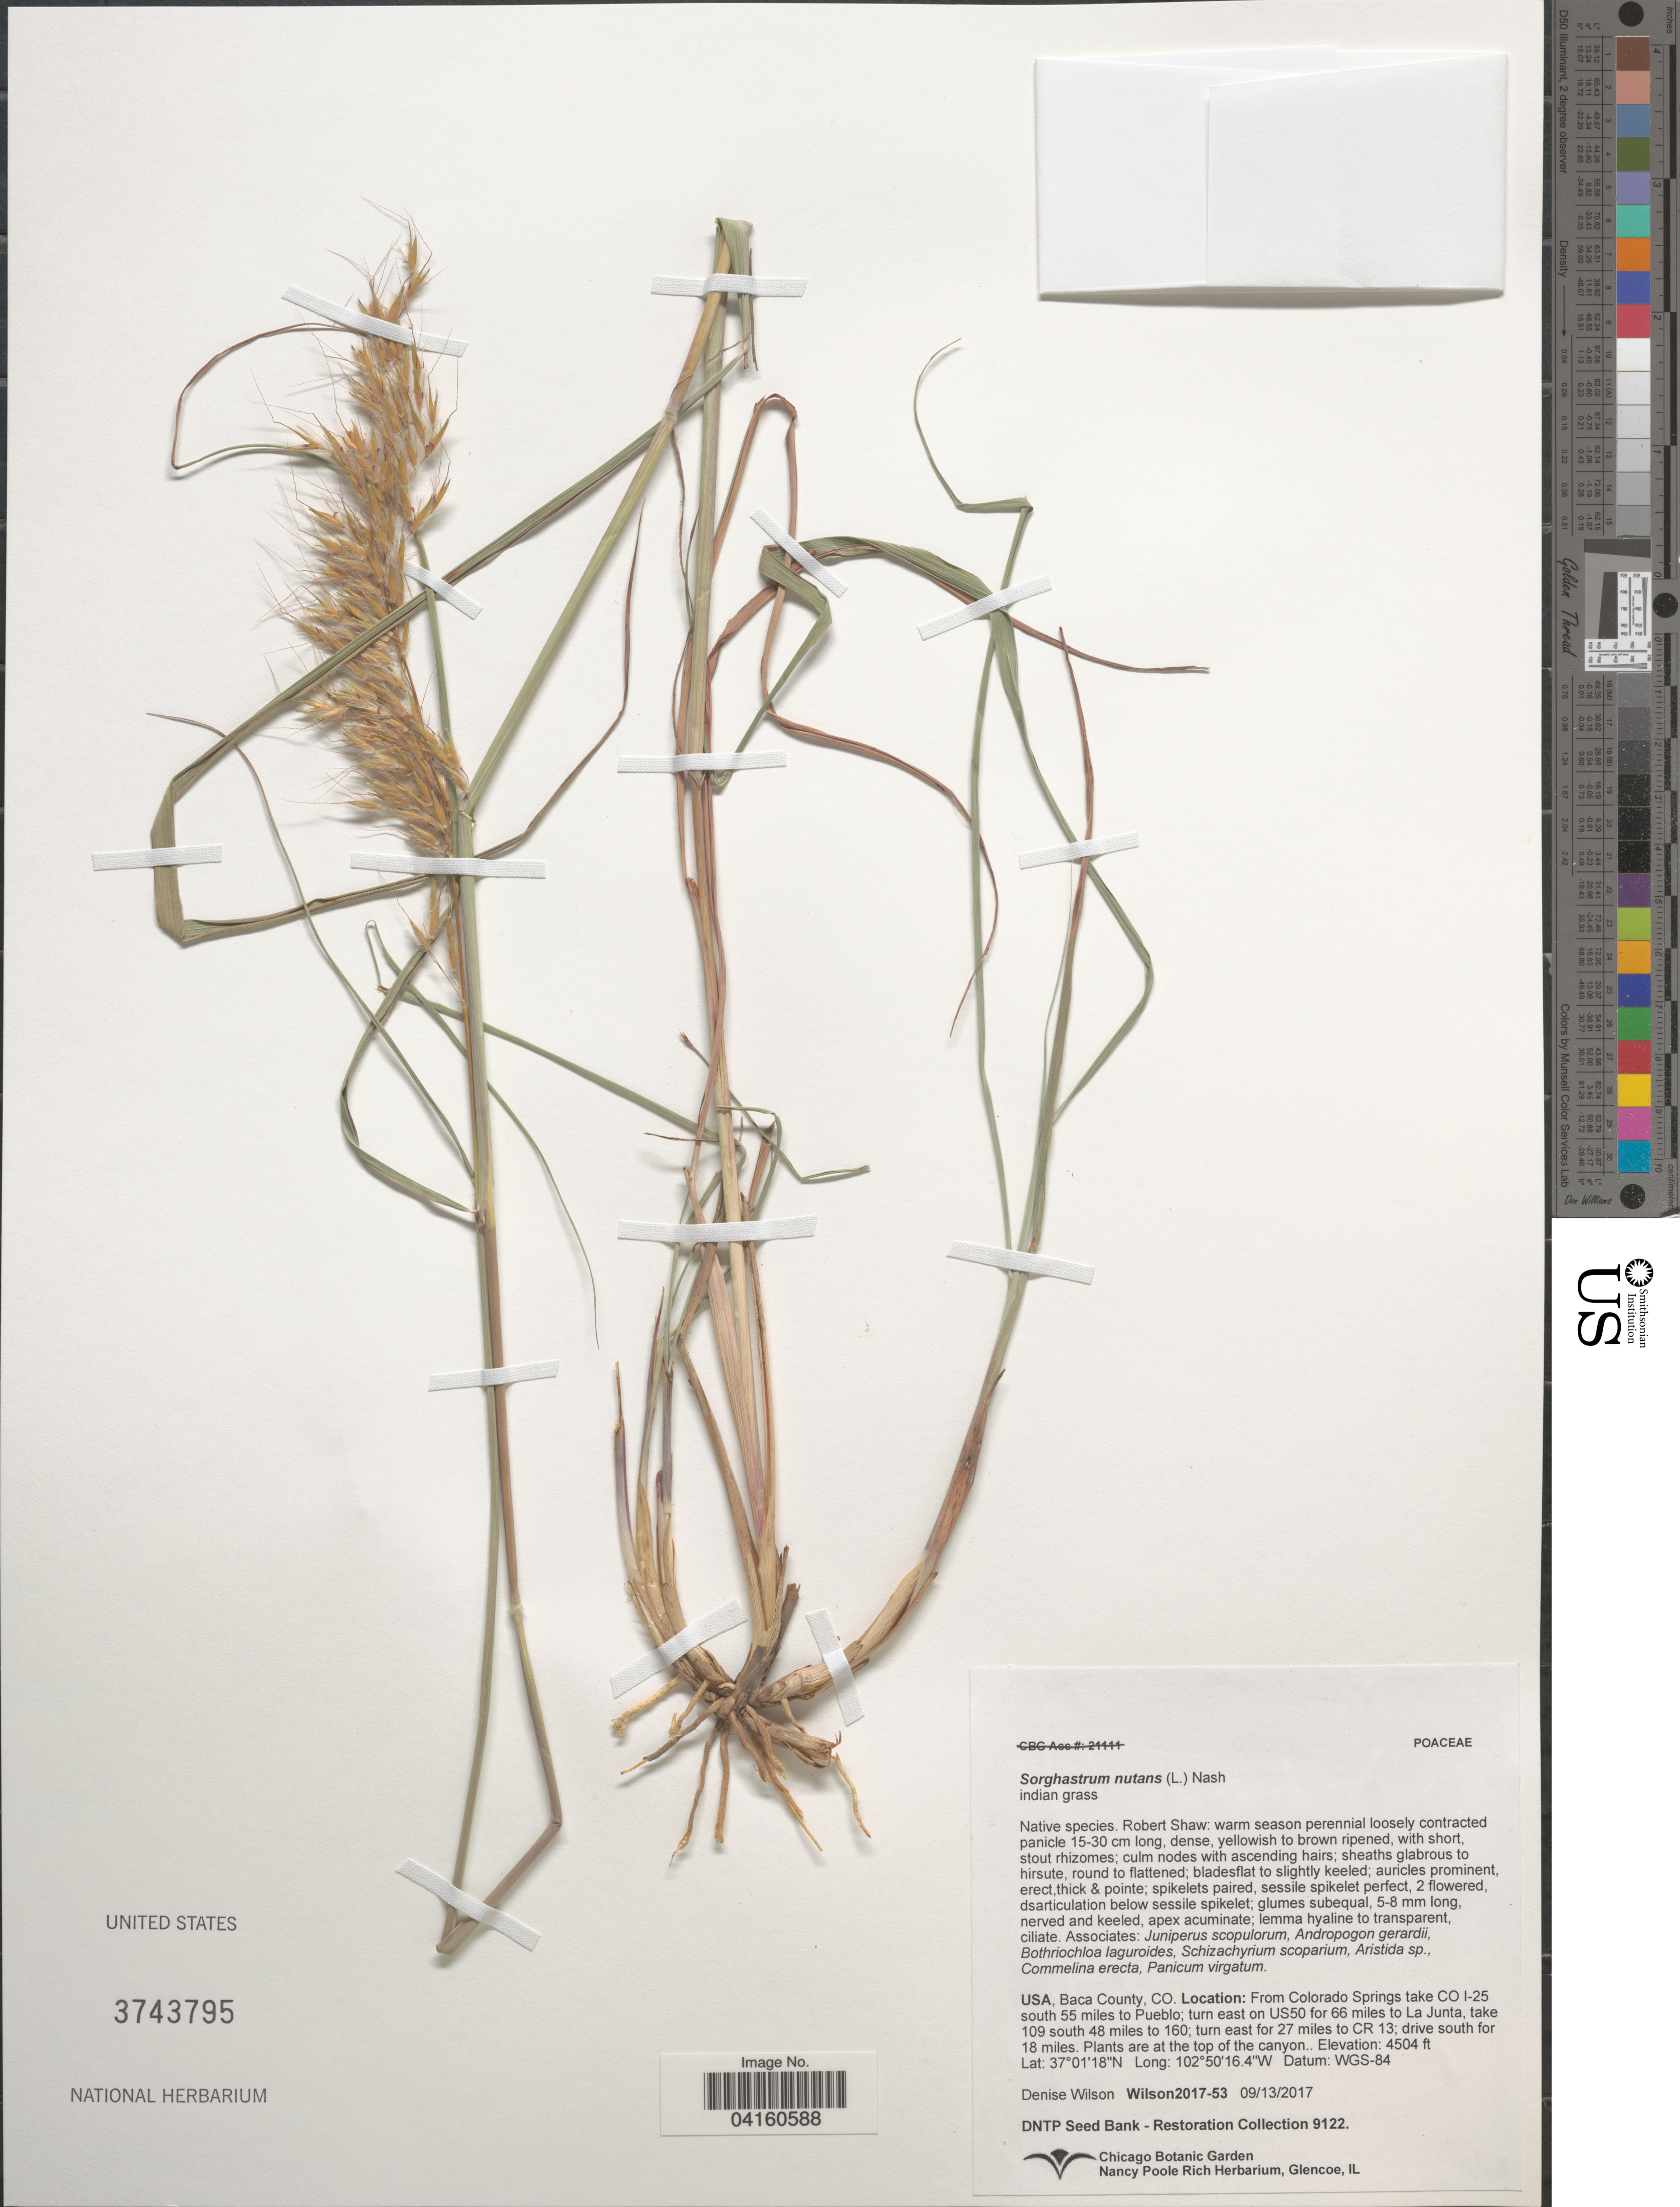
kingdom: Plantae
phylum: Tracheophyta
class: Liliopsida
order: Poales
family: Poaceae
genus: Sorghastrum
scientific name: Sorghastrum nutans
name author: (L.) Nash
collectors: D. Wilson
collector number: Wilson2017-53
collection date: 2017-09-13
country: United States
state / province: Colorado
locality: Baca County. From Colorado Springs take CO I-25 south 55 miles to Pueblo; turn east on US 50 for 66 miles to La Junta; take 109 south 48 miles to 160, turn E for 27 miles to CR13; drive south for 18 miles. Plants are at the top of the canyon.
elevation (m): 1373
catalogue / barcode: US 3743795